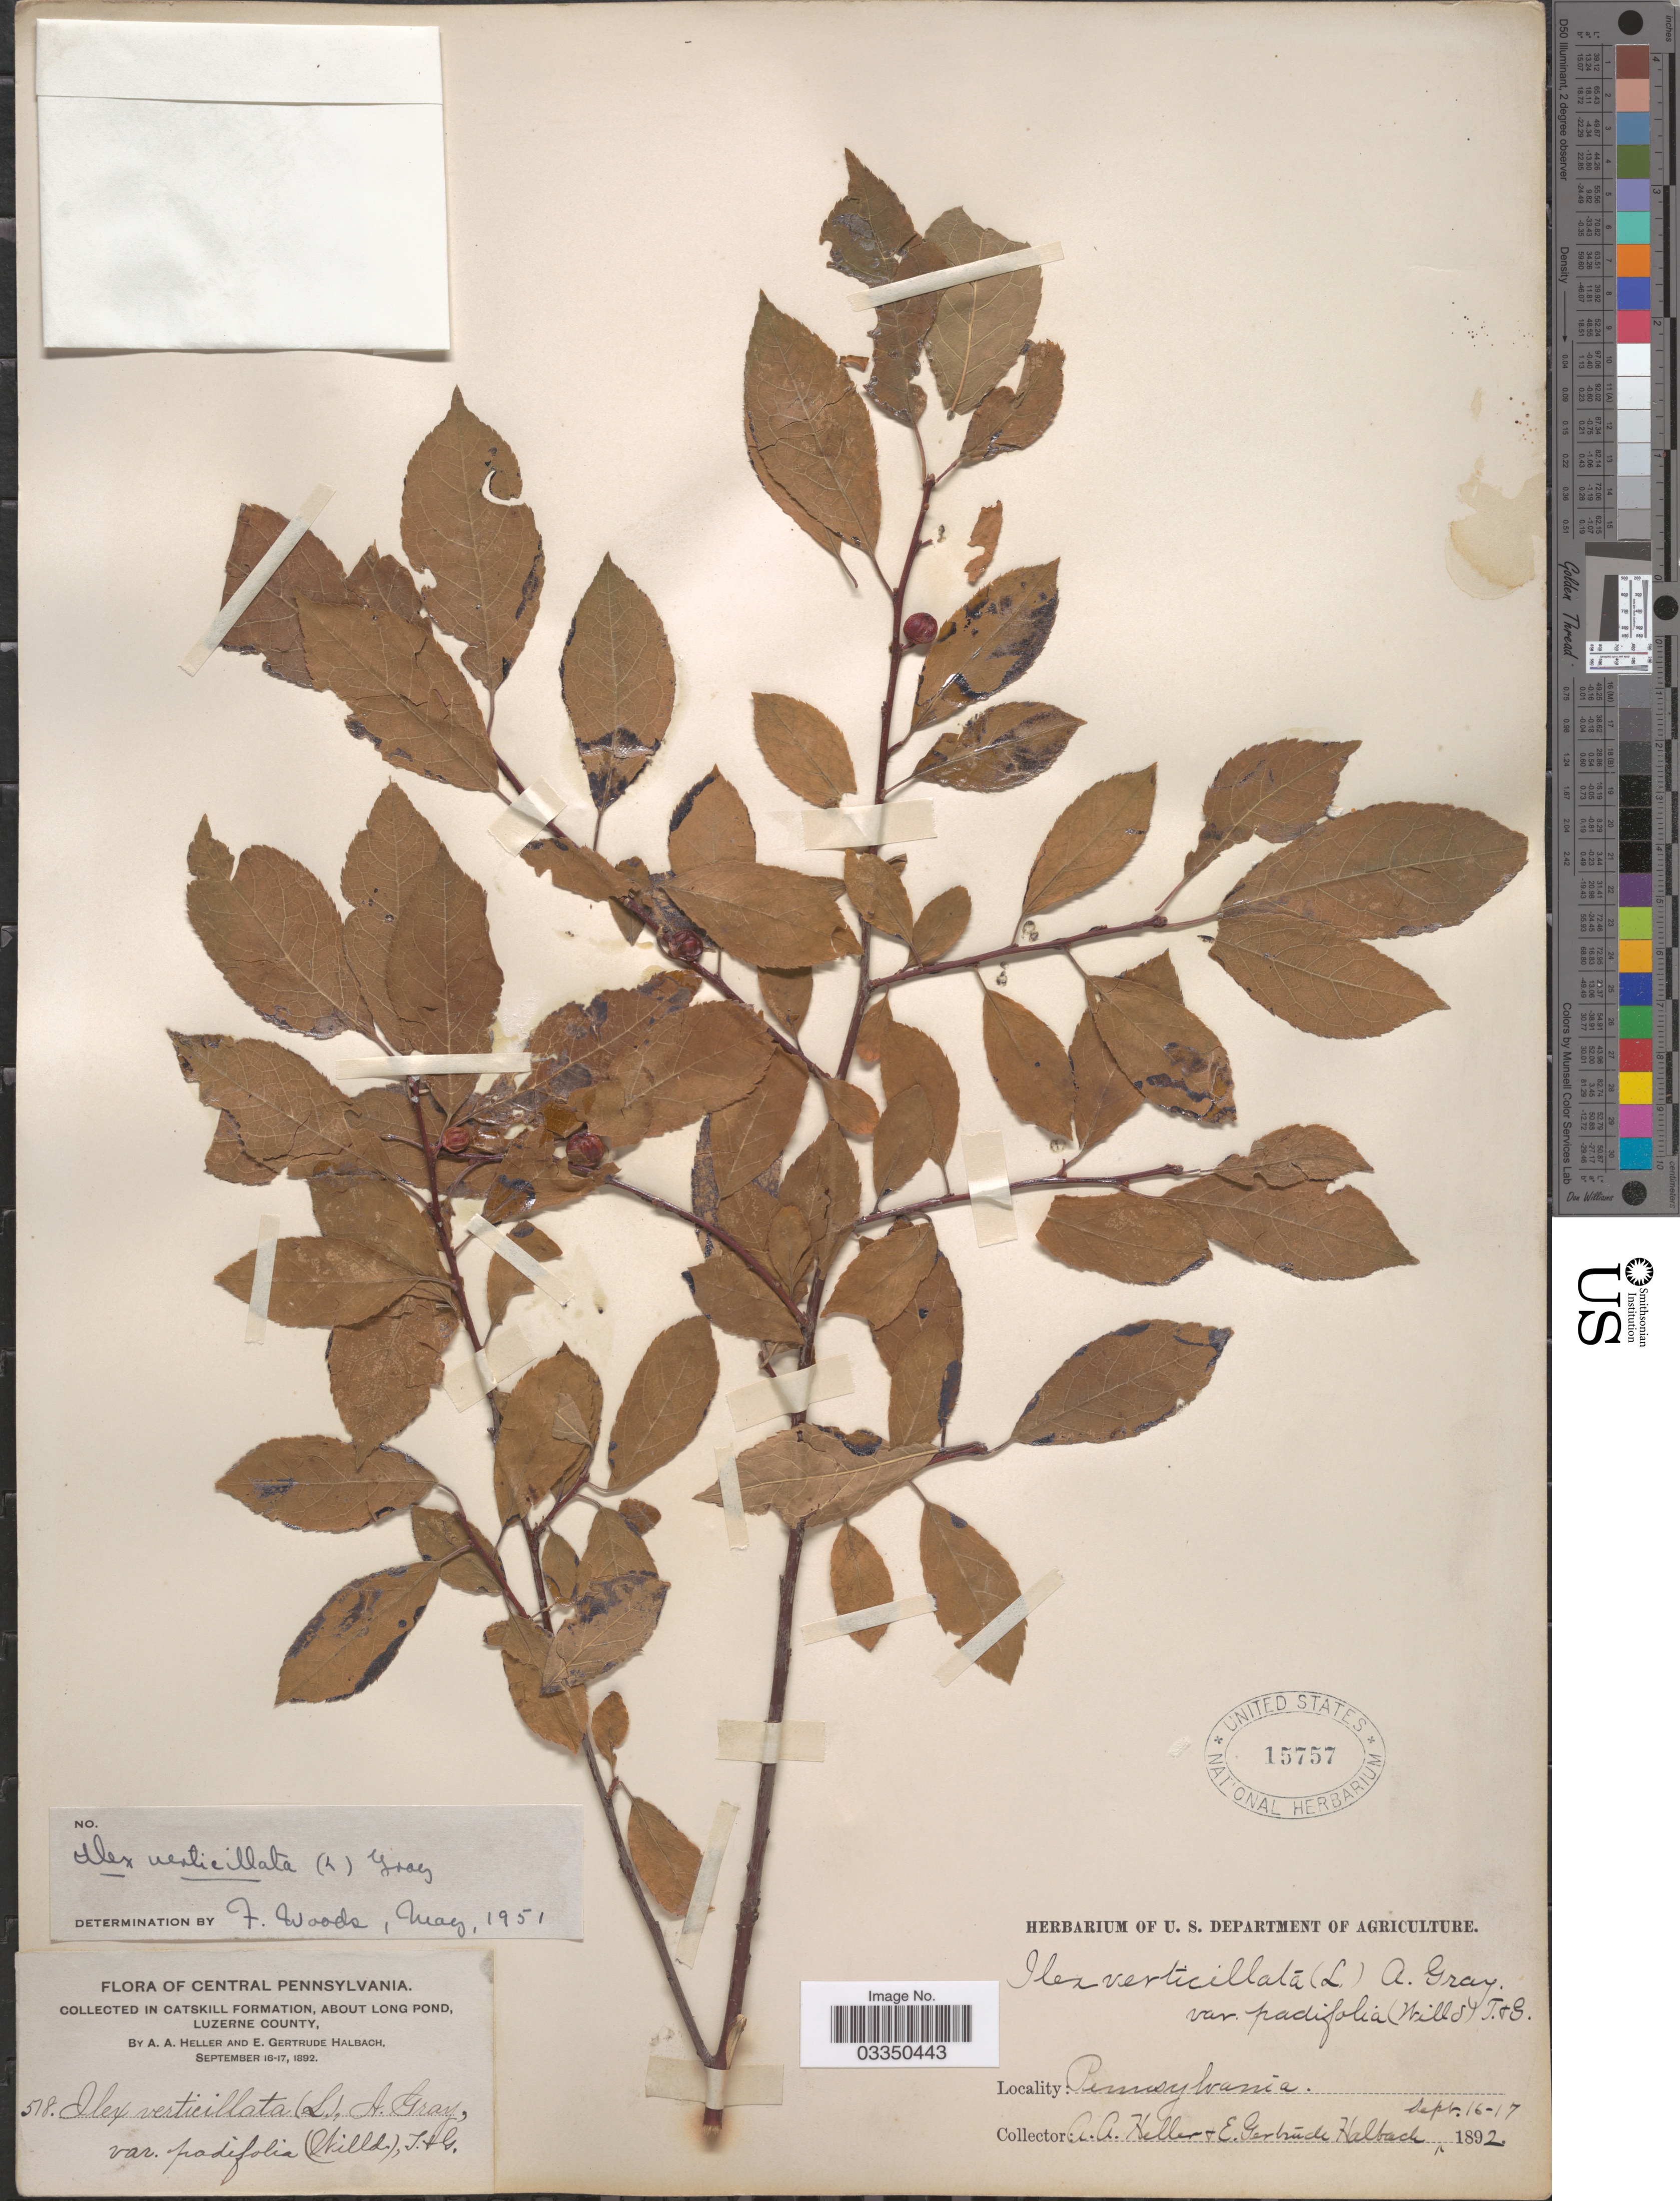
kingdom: Plantae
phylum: Tracheophyta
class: Magnoliopsida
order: Aquifoliales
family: Aquifoliaceae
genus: Ilex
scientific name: Ilex verticillata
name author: (L.) A. Gray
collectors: A. A. Heller & E. G. Halbach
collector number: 518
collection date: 1892-09-16/1892-09-17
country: United States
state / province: Pennsylvania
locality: Central Pennsylvania. In Catskill Formation, about Long Pond, Luzerne County.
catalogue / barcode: US 15757